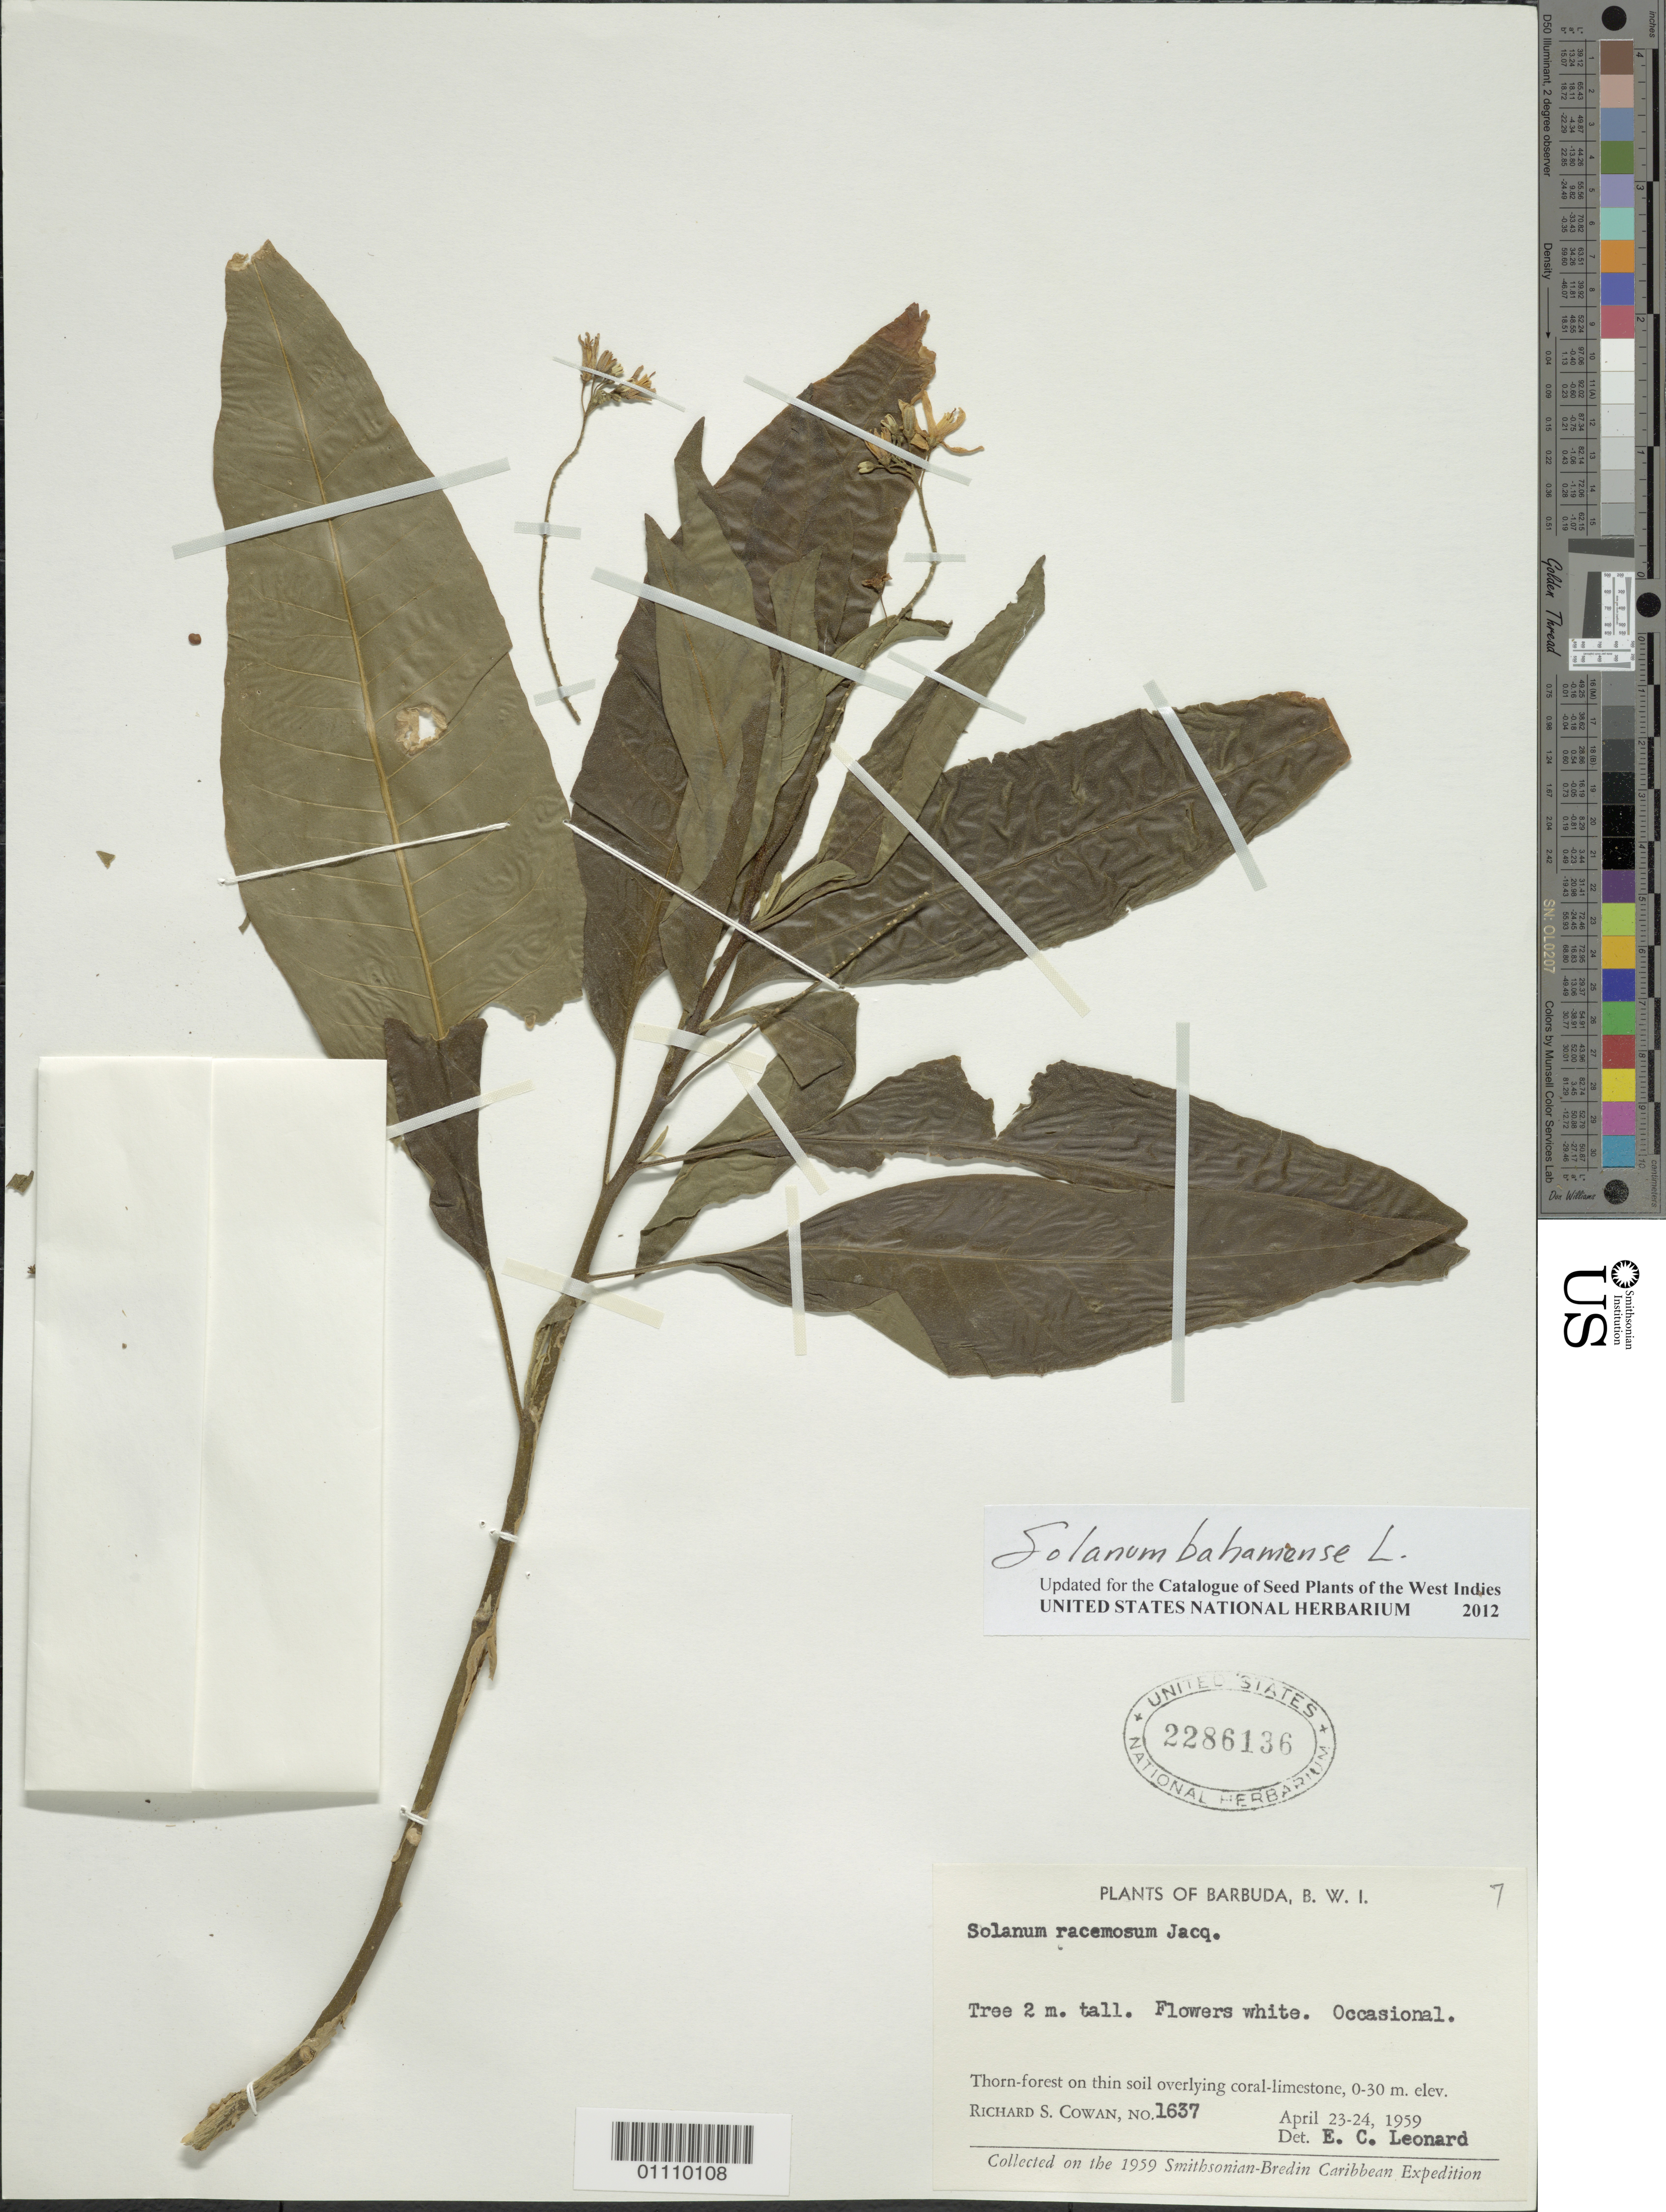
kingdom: Plantae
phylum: Tracheophyta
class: Magnoliopsida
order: Solanales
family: Solanaceae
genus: Solanum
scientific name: Solanum bahamense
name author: L.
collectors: R. S. Cowan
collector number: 1637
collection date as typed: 23 Apr 1959 to 24 Apr 1959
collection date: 1959-04-23/1959-04-24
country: Antigua and Barbuda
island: Barbuda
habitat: Thorn forest on thin soil overlying coral limestone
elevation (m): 0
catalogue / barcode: US 2286136